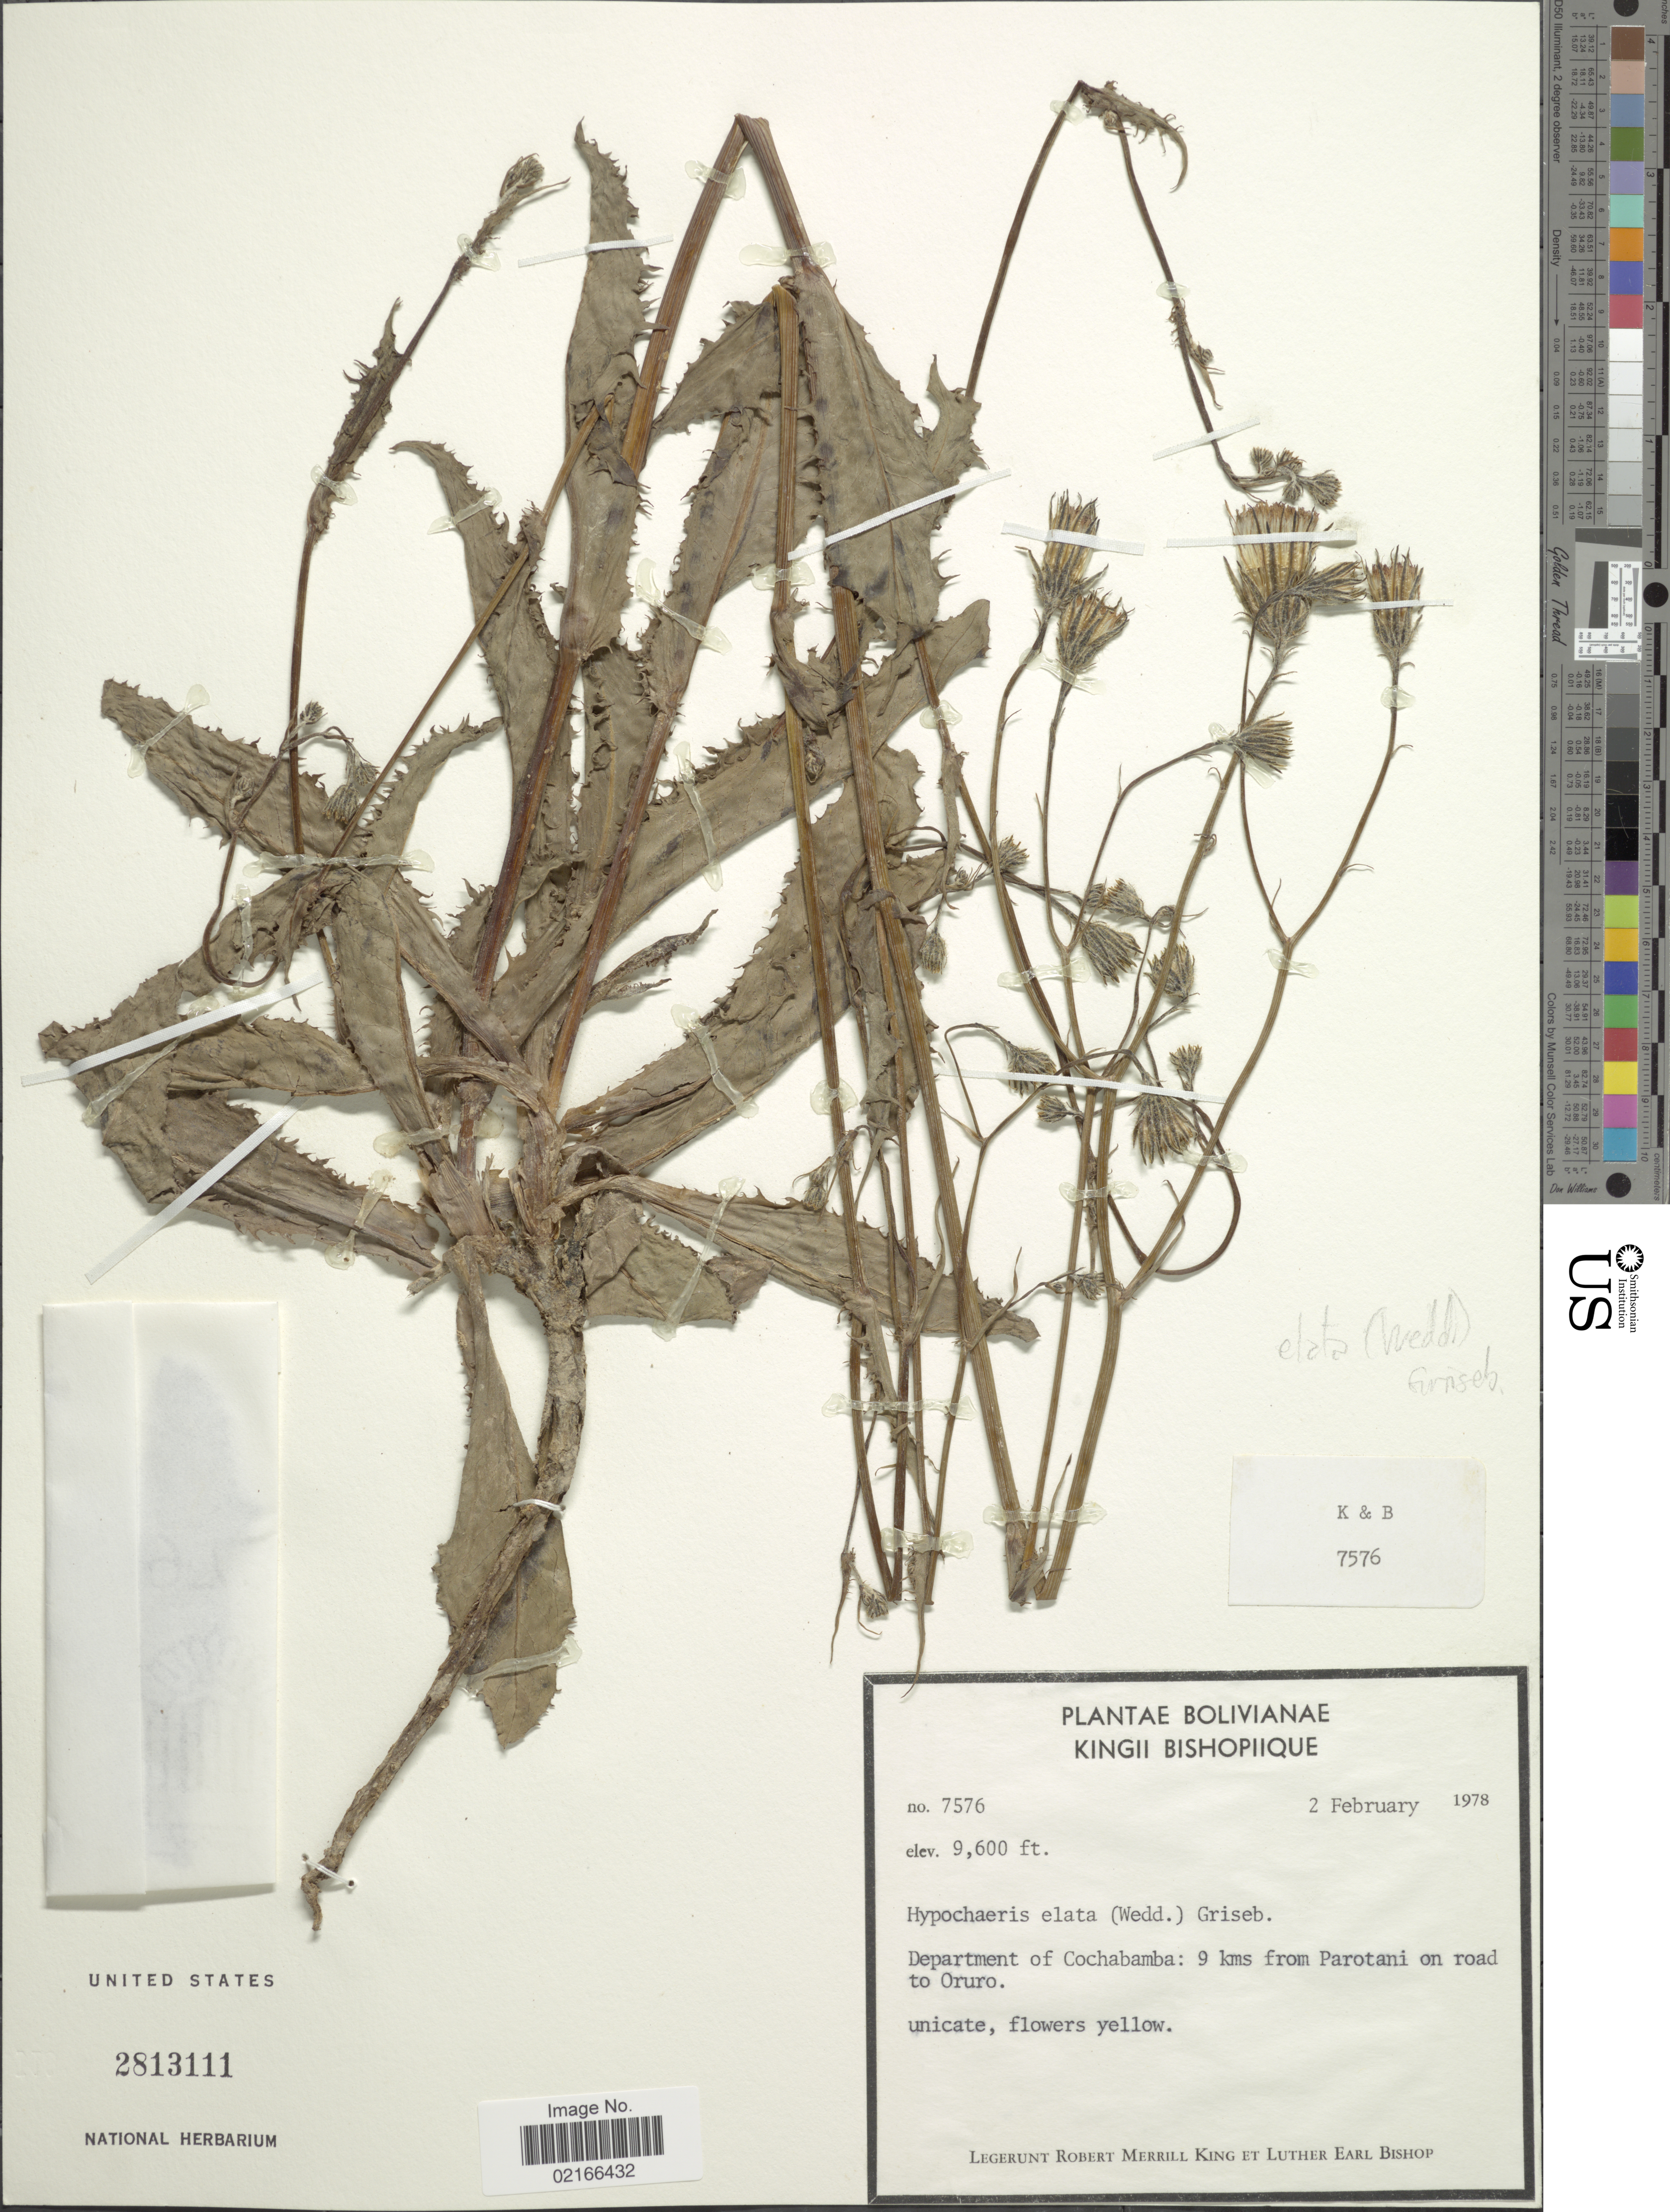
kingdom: Plantae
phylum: Tracheophyta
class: Magnoliopsida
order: Asterales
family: Asteraceae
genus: Hypochaeris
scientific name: Hypochaeris elata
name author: (Wedd.) Griseb.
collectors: R. M. King & L. E. Bishop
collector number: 7576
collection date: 1978-02-02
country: Bolivia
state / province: Cochabamba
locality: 9 kms from Parotani on road to Oruro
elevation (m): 2926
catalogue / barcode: US 2813111